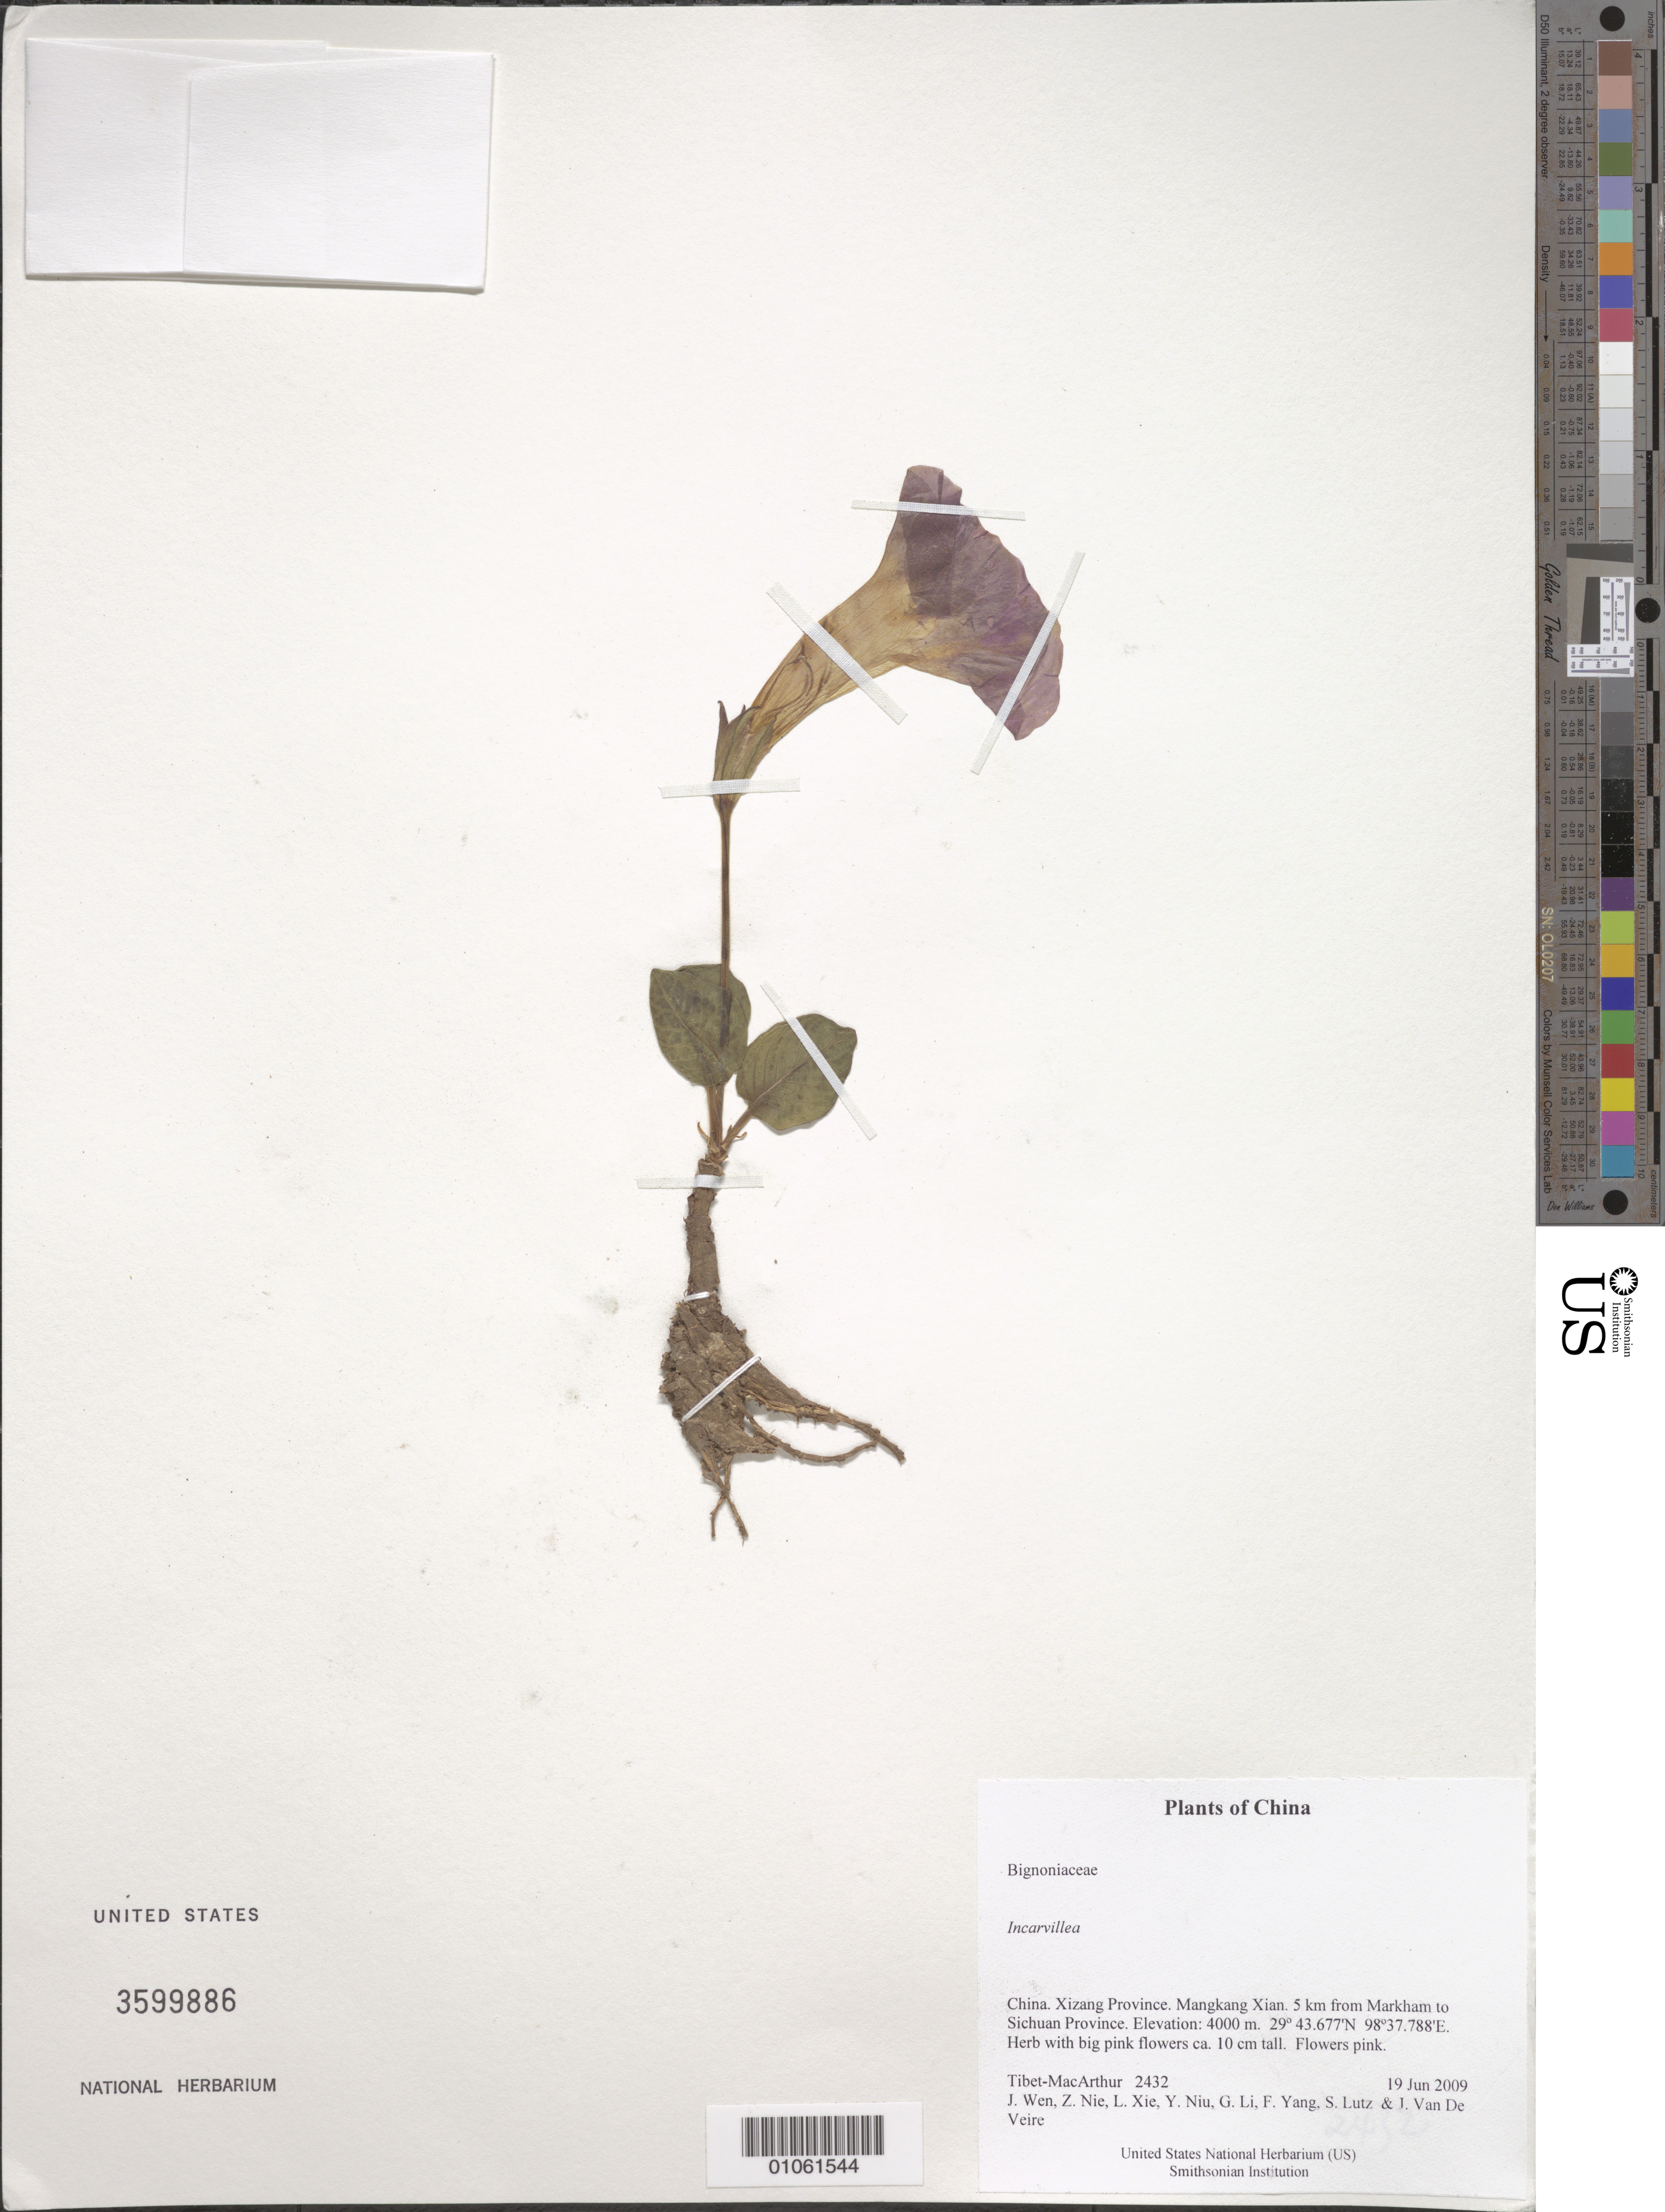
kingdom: Plantae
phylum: Tracheophyta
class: Magnoliopsida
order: Lamiales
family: Bignoniaceae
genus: Incarvillea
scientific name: Incarvillea sp.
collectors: Tibet-MacArthur, J. Wen, Z. Nie, L. Xie, Y. Niu, G. Li, F. Yang, S. Lutz & J. Van De Veire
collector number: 2432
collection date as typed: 19 Jun 2009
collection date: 2009-06-19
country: China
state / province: Xizang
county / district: Mangkang Xian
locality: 5 km from Markham to Sichuan Province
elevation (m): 4000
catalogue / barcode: US 3599886